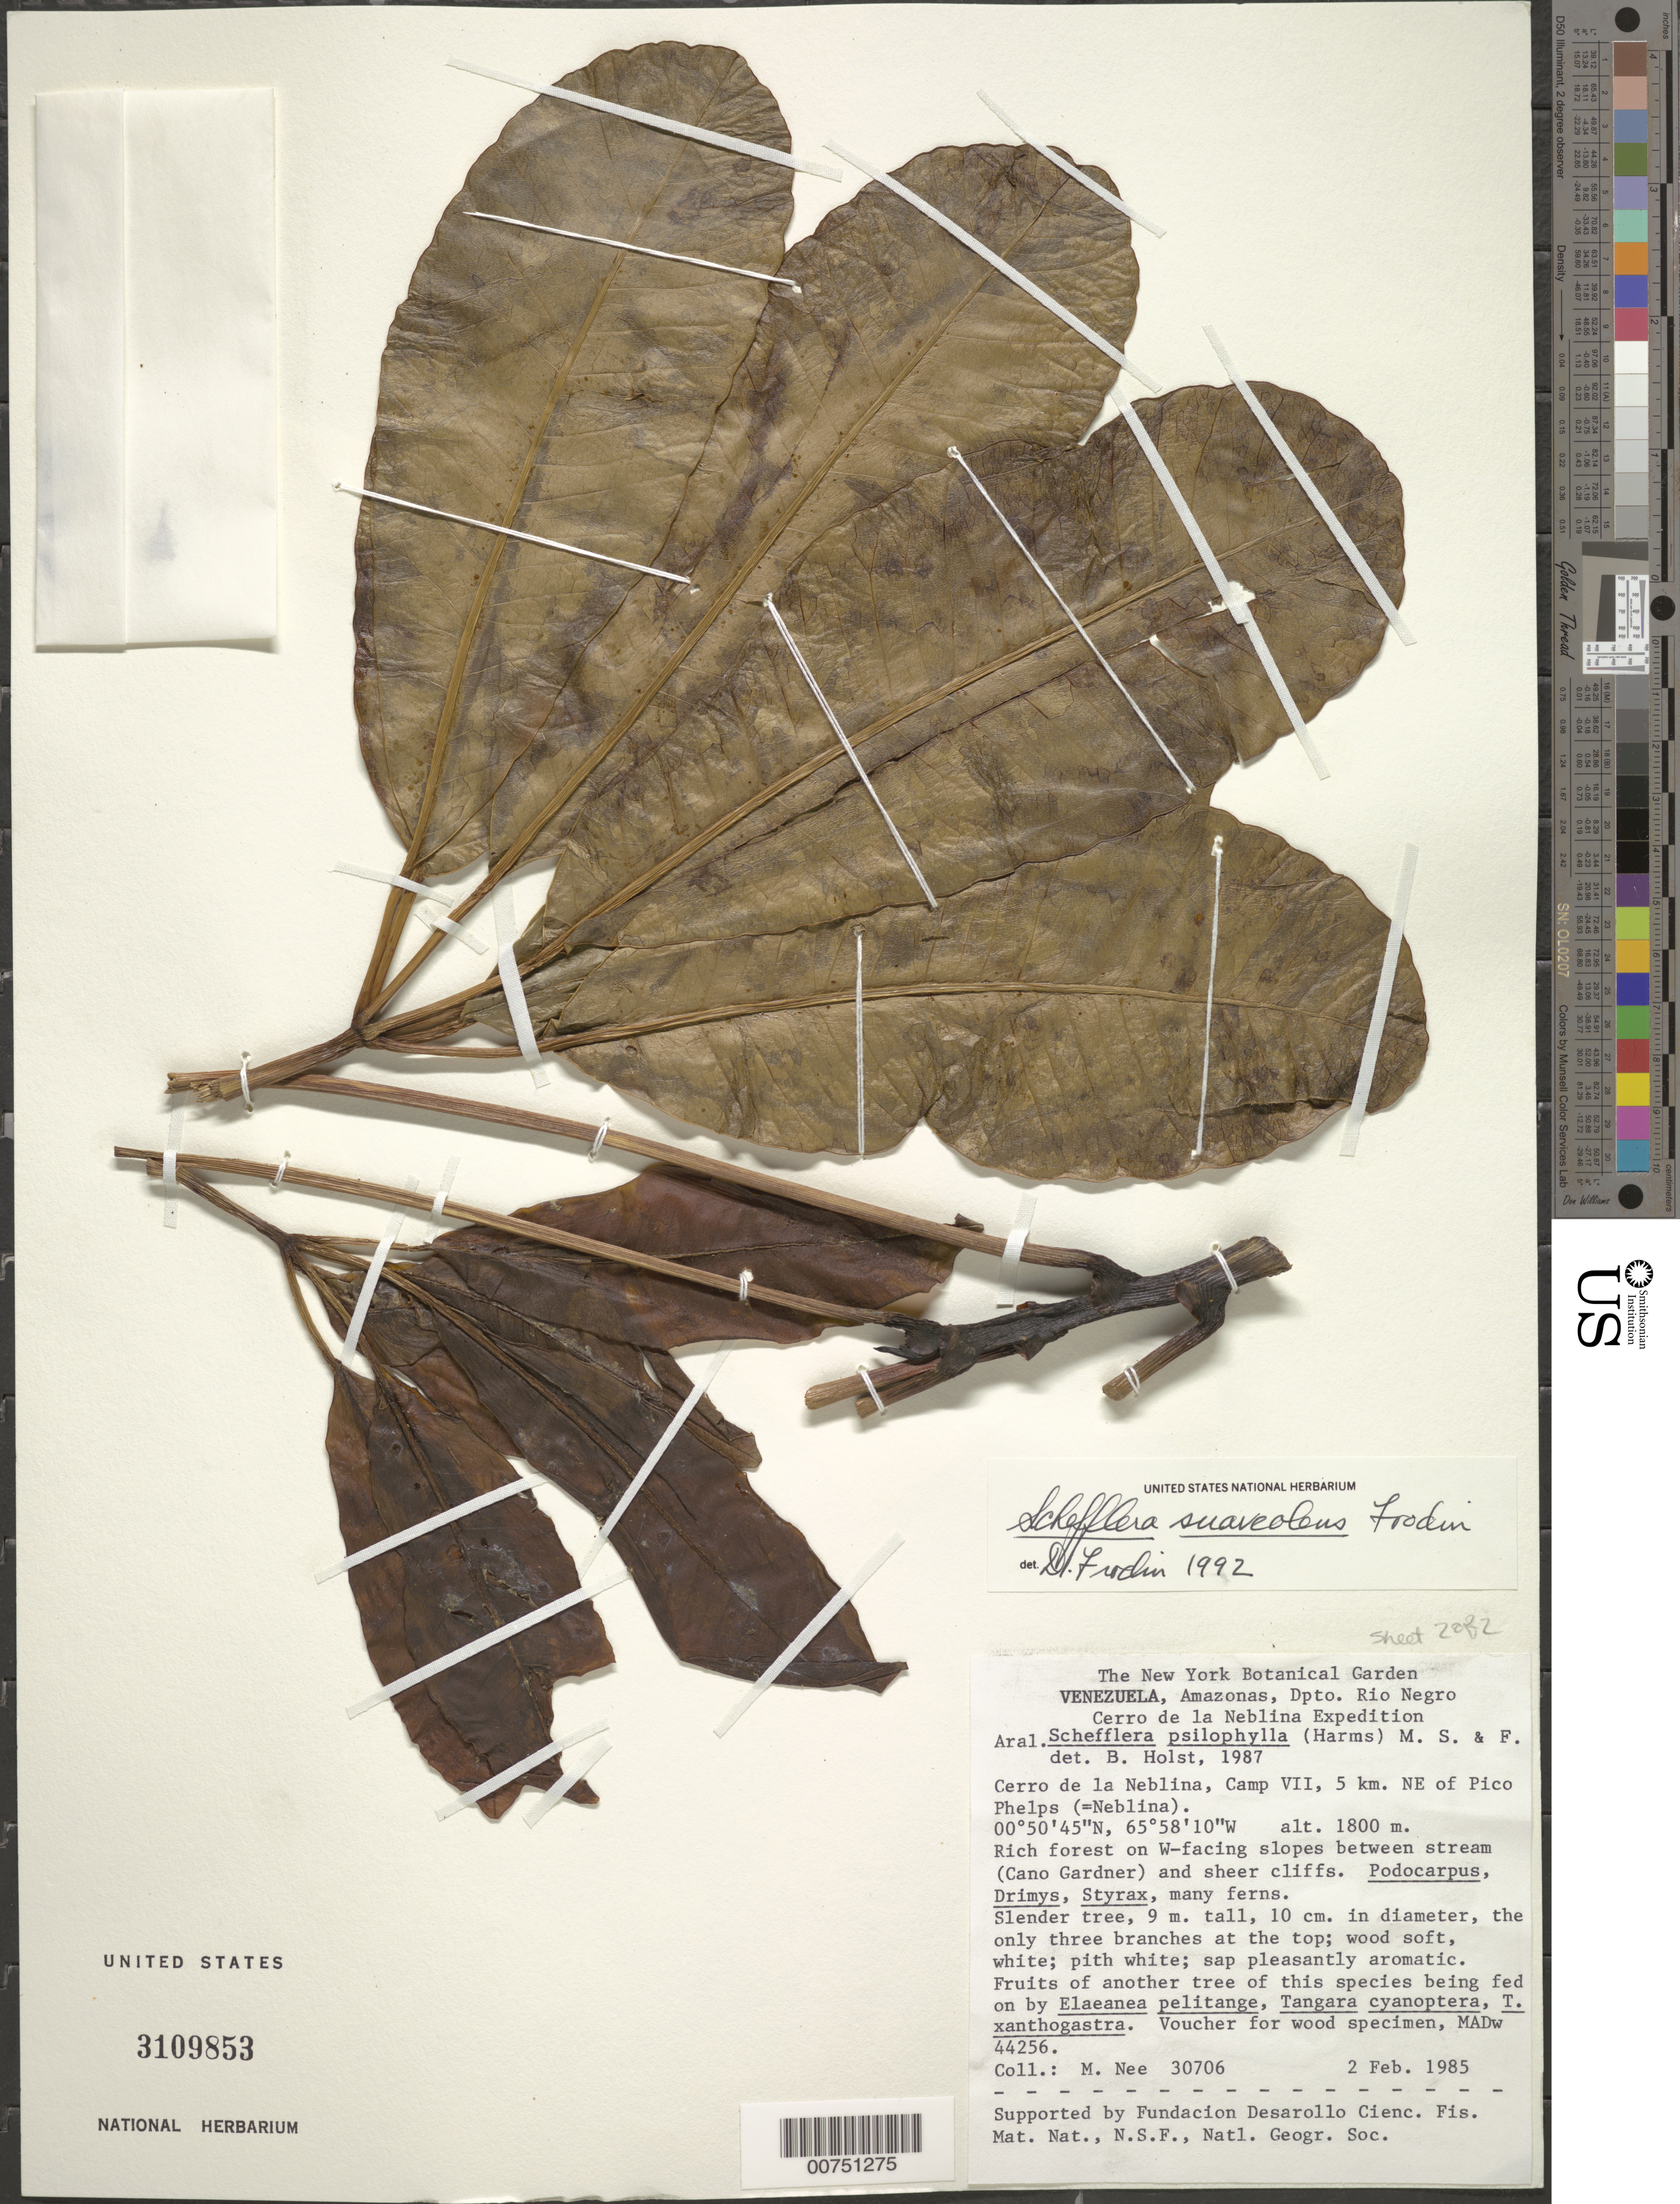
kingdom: Plantae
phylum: Tracheophyta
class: Magnoliopsida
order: Apiales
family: Araliaceae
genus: Schefflera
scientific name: Schefflera suaveolens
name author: Frodin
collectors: M. Nee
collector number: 30706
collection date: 1985-02-02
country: Venezuela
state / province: Amazonas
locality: Dpto. Rio Negro, Cerro de la Neblina, Cerro de la Neblina, Camp VII, 5 km. NE of Pico Phelps (=Neblina).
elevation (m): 1800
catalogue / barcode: US 3109853